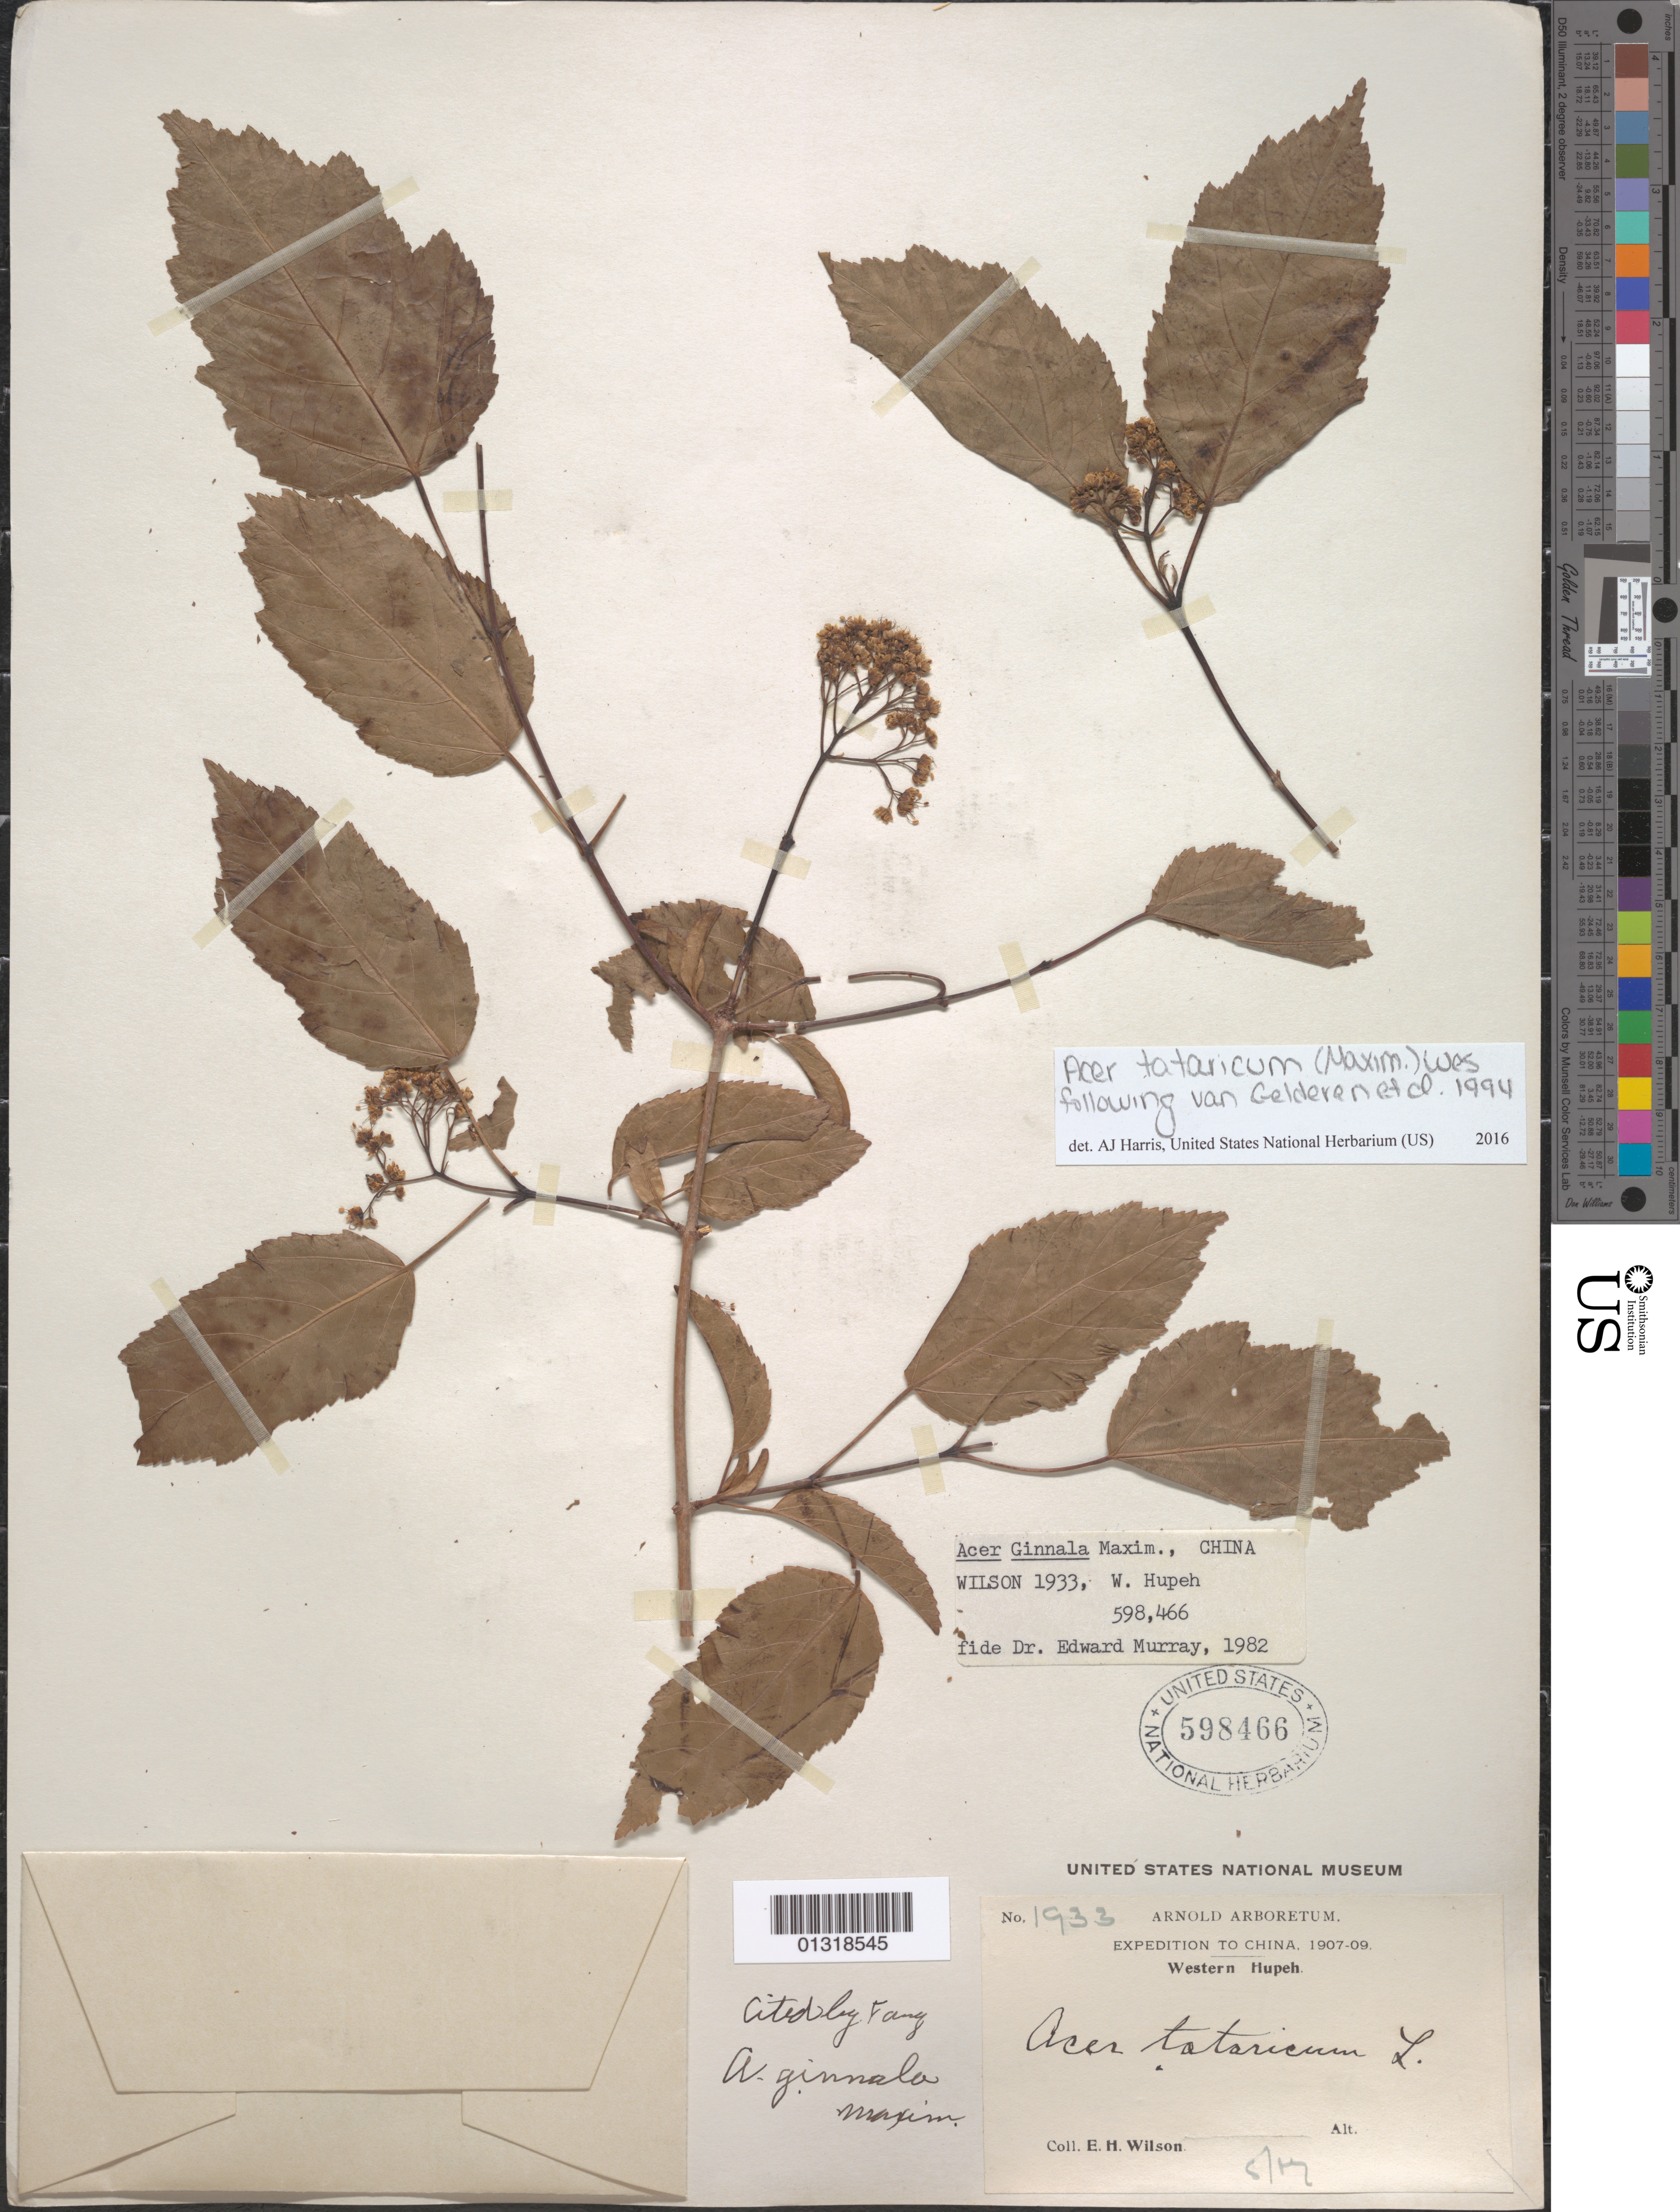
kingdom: Plantae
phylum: Tracheophyta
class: Magnoliopsida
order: Sapindales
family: Sapindaceae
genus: Acer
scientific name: Acer tataricum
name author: L.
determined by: Harris, A. J.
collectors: E. H. Wilson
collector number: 1933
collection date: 1907/1909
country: China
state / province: Hubei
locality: Western Hupeh [Hubei]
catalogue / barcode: US 598466